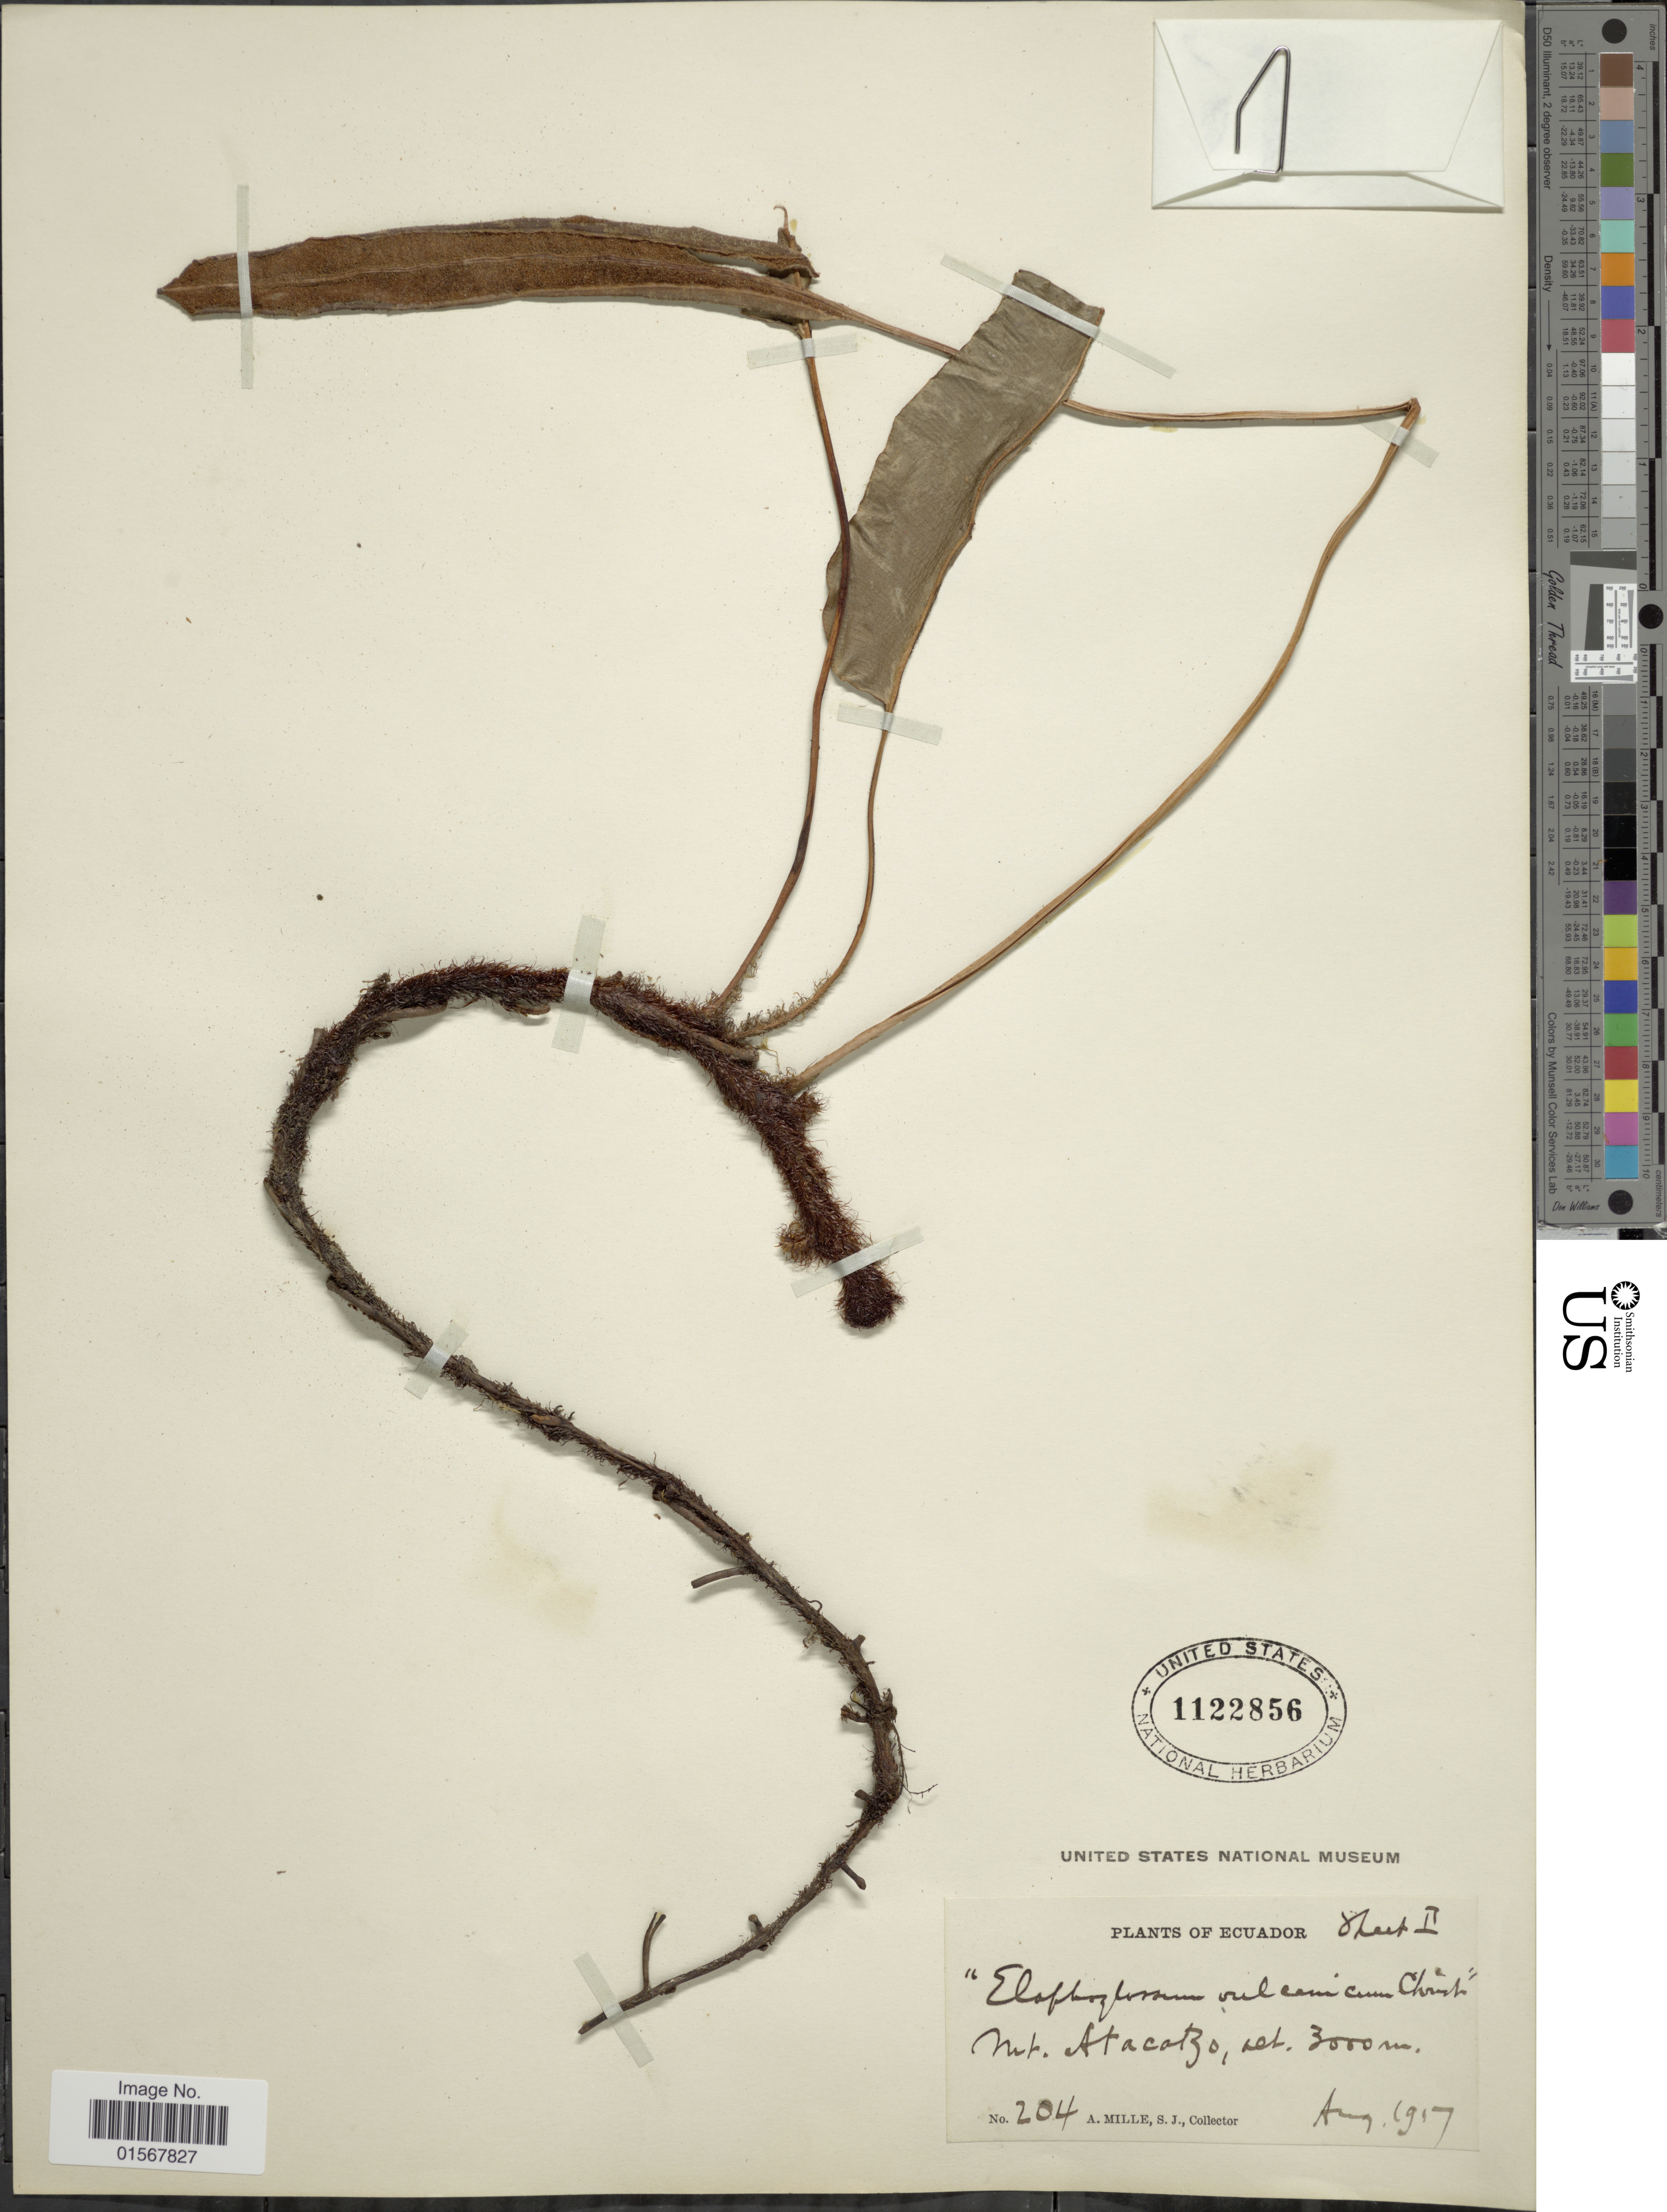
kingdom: Plantae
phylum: Tracheophyta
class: Polypodiopsida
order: Polypodiales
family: Dryopteridaceae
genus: Elaphoglossum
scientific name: Elaphoglossum vulcanicum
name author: Christ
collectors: A. Mille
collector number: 204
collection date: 1917-08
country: Ecuador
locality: Mt. Atacazo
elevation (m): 3000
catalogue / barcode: US 1122856